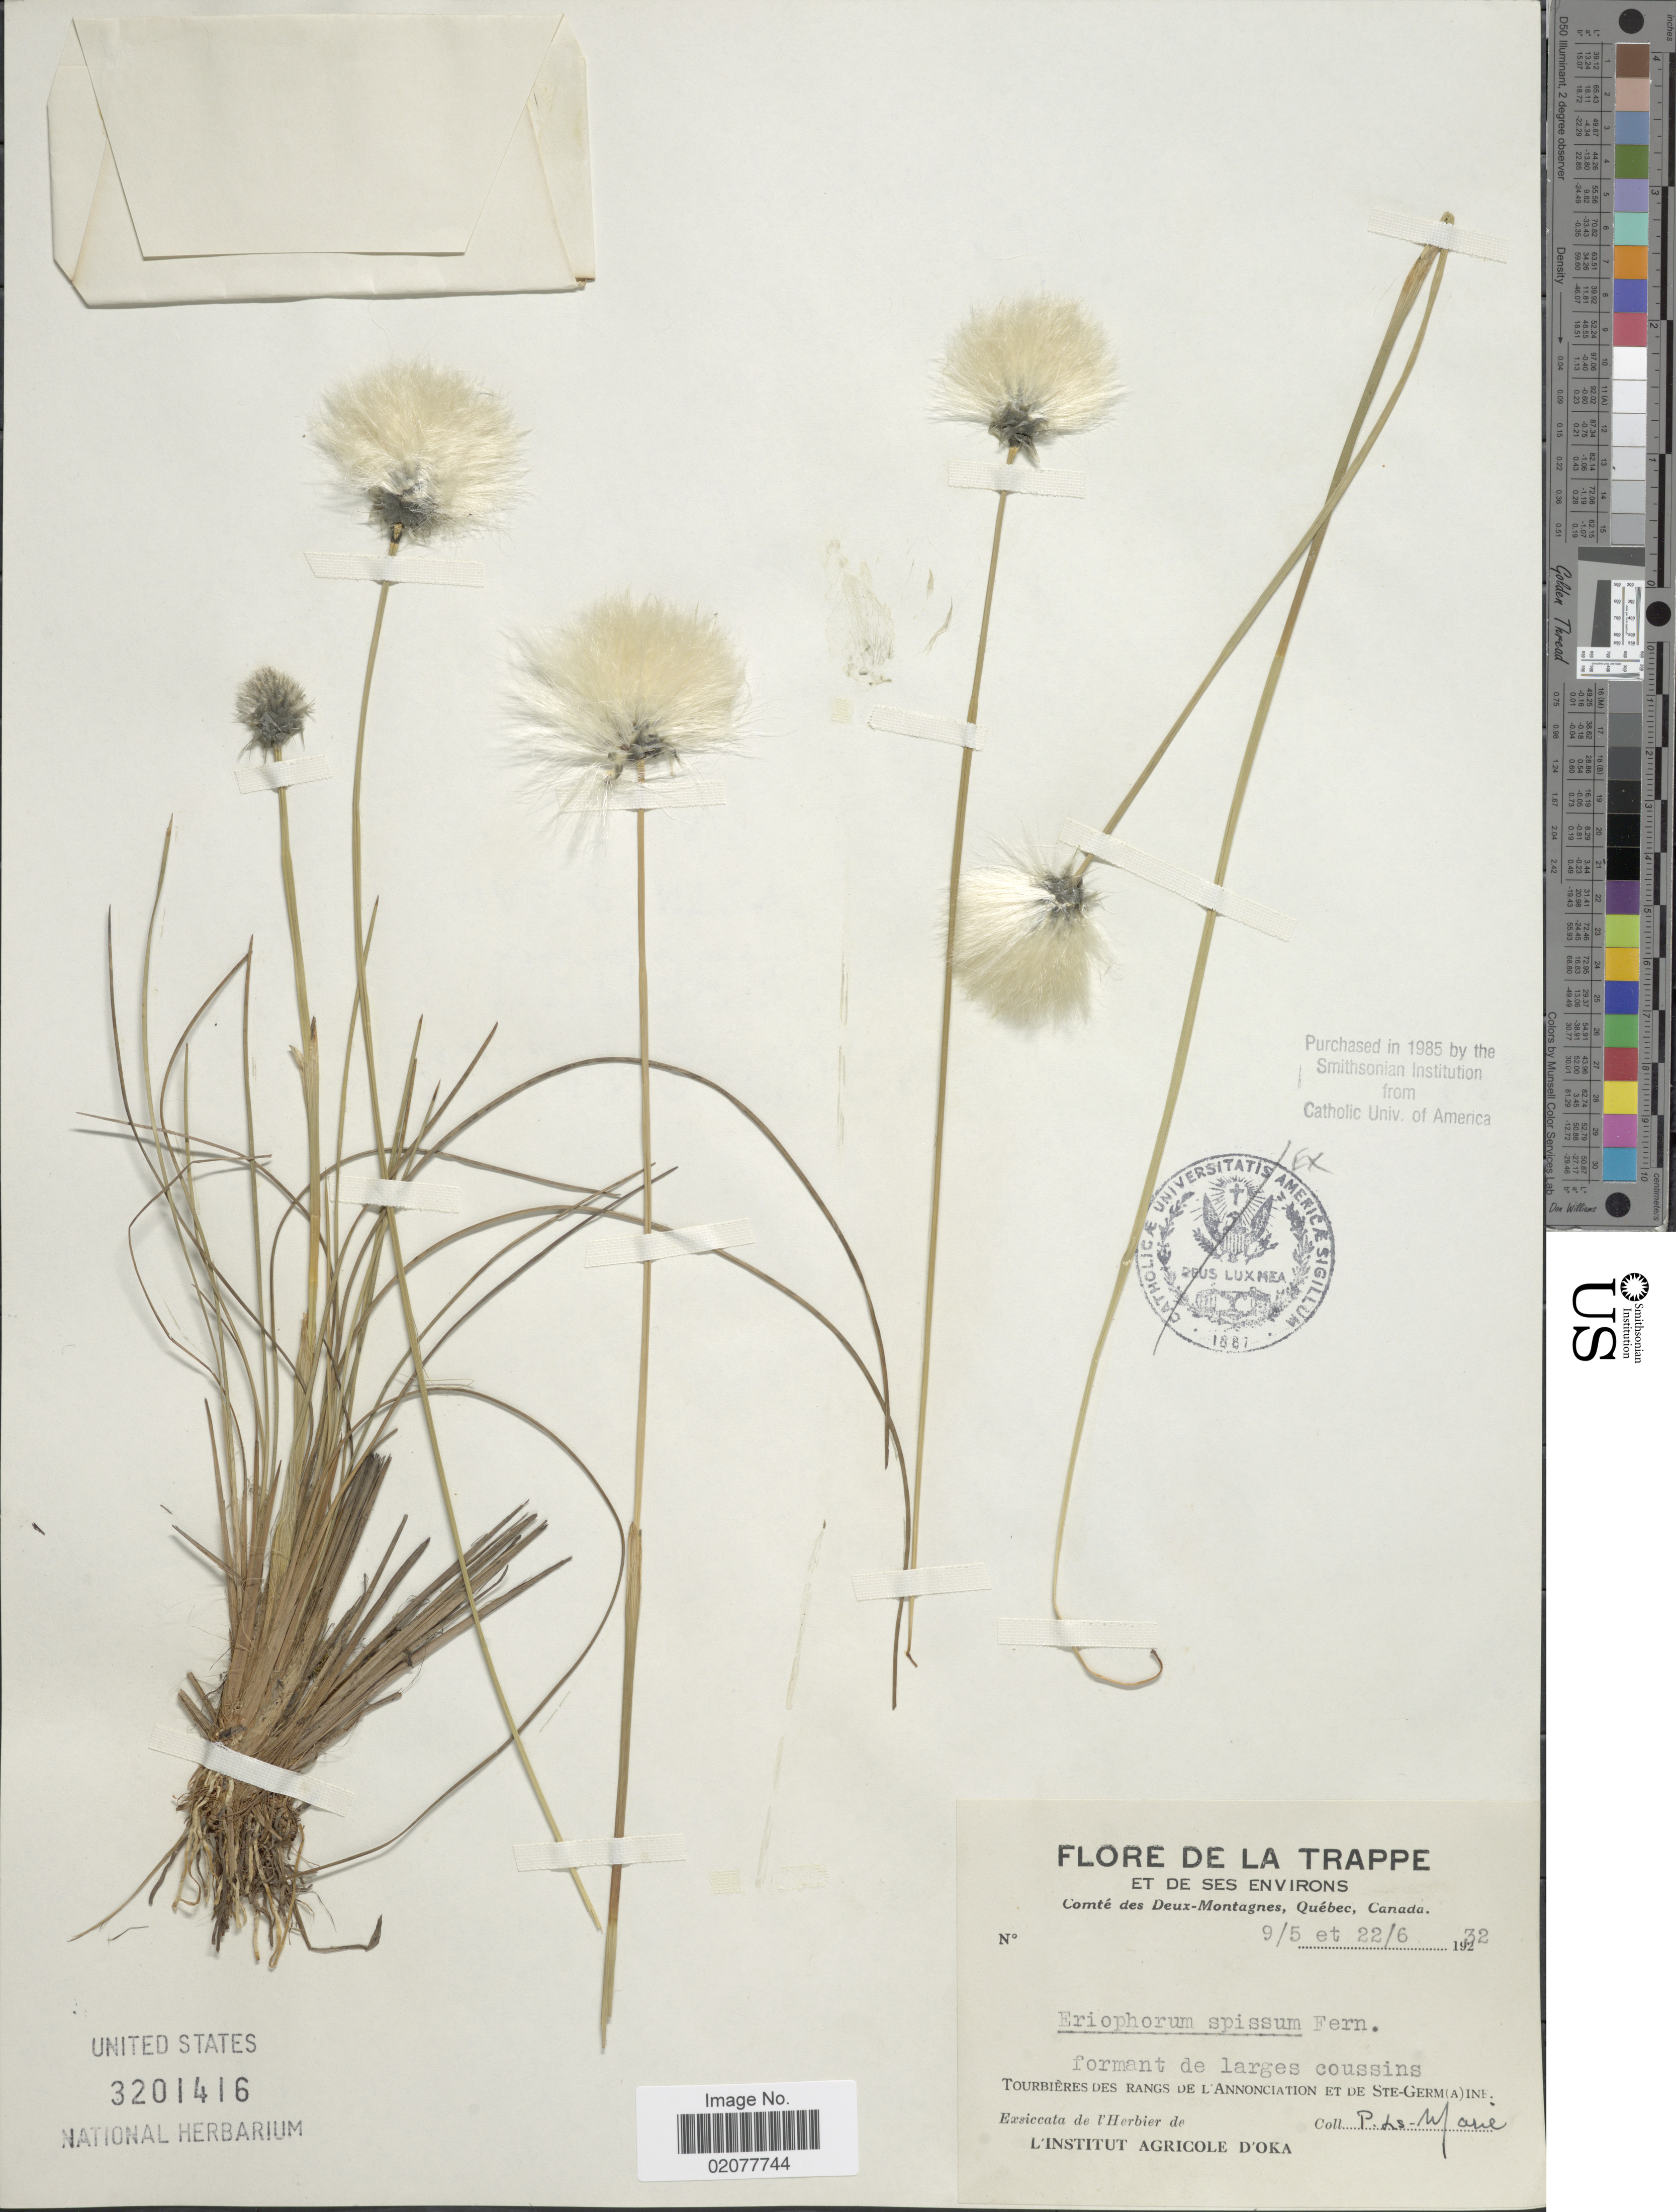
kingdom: Plantae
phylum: Tracheophyta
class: Liliopsida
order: Poales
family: Cyperaceae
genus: Eriophorum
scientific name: Eriophorum spissum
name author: Fernald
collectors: L.-M. LaLonde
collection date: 1932-05-09/1932-06-22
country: Canada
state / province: Quebec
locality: De La Trappe. Et des Ses environs. Comté des Deux-Montagnes, Québec, Canada. Tourbières des Rangs de L'Annonciation et de Ste-Germ(a)ine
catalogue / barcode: US 3201416